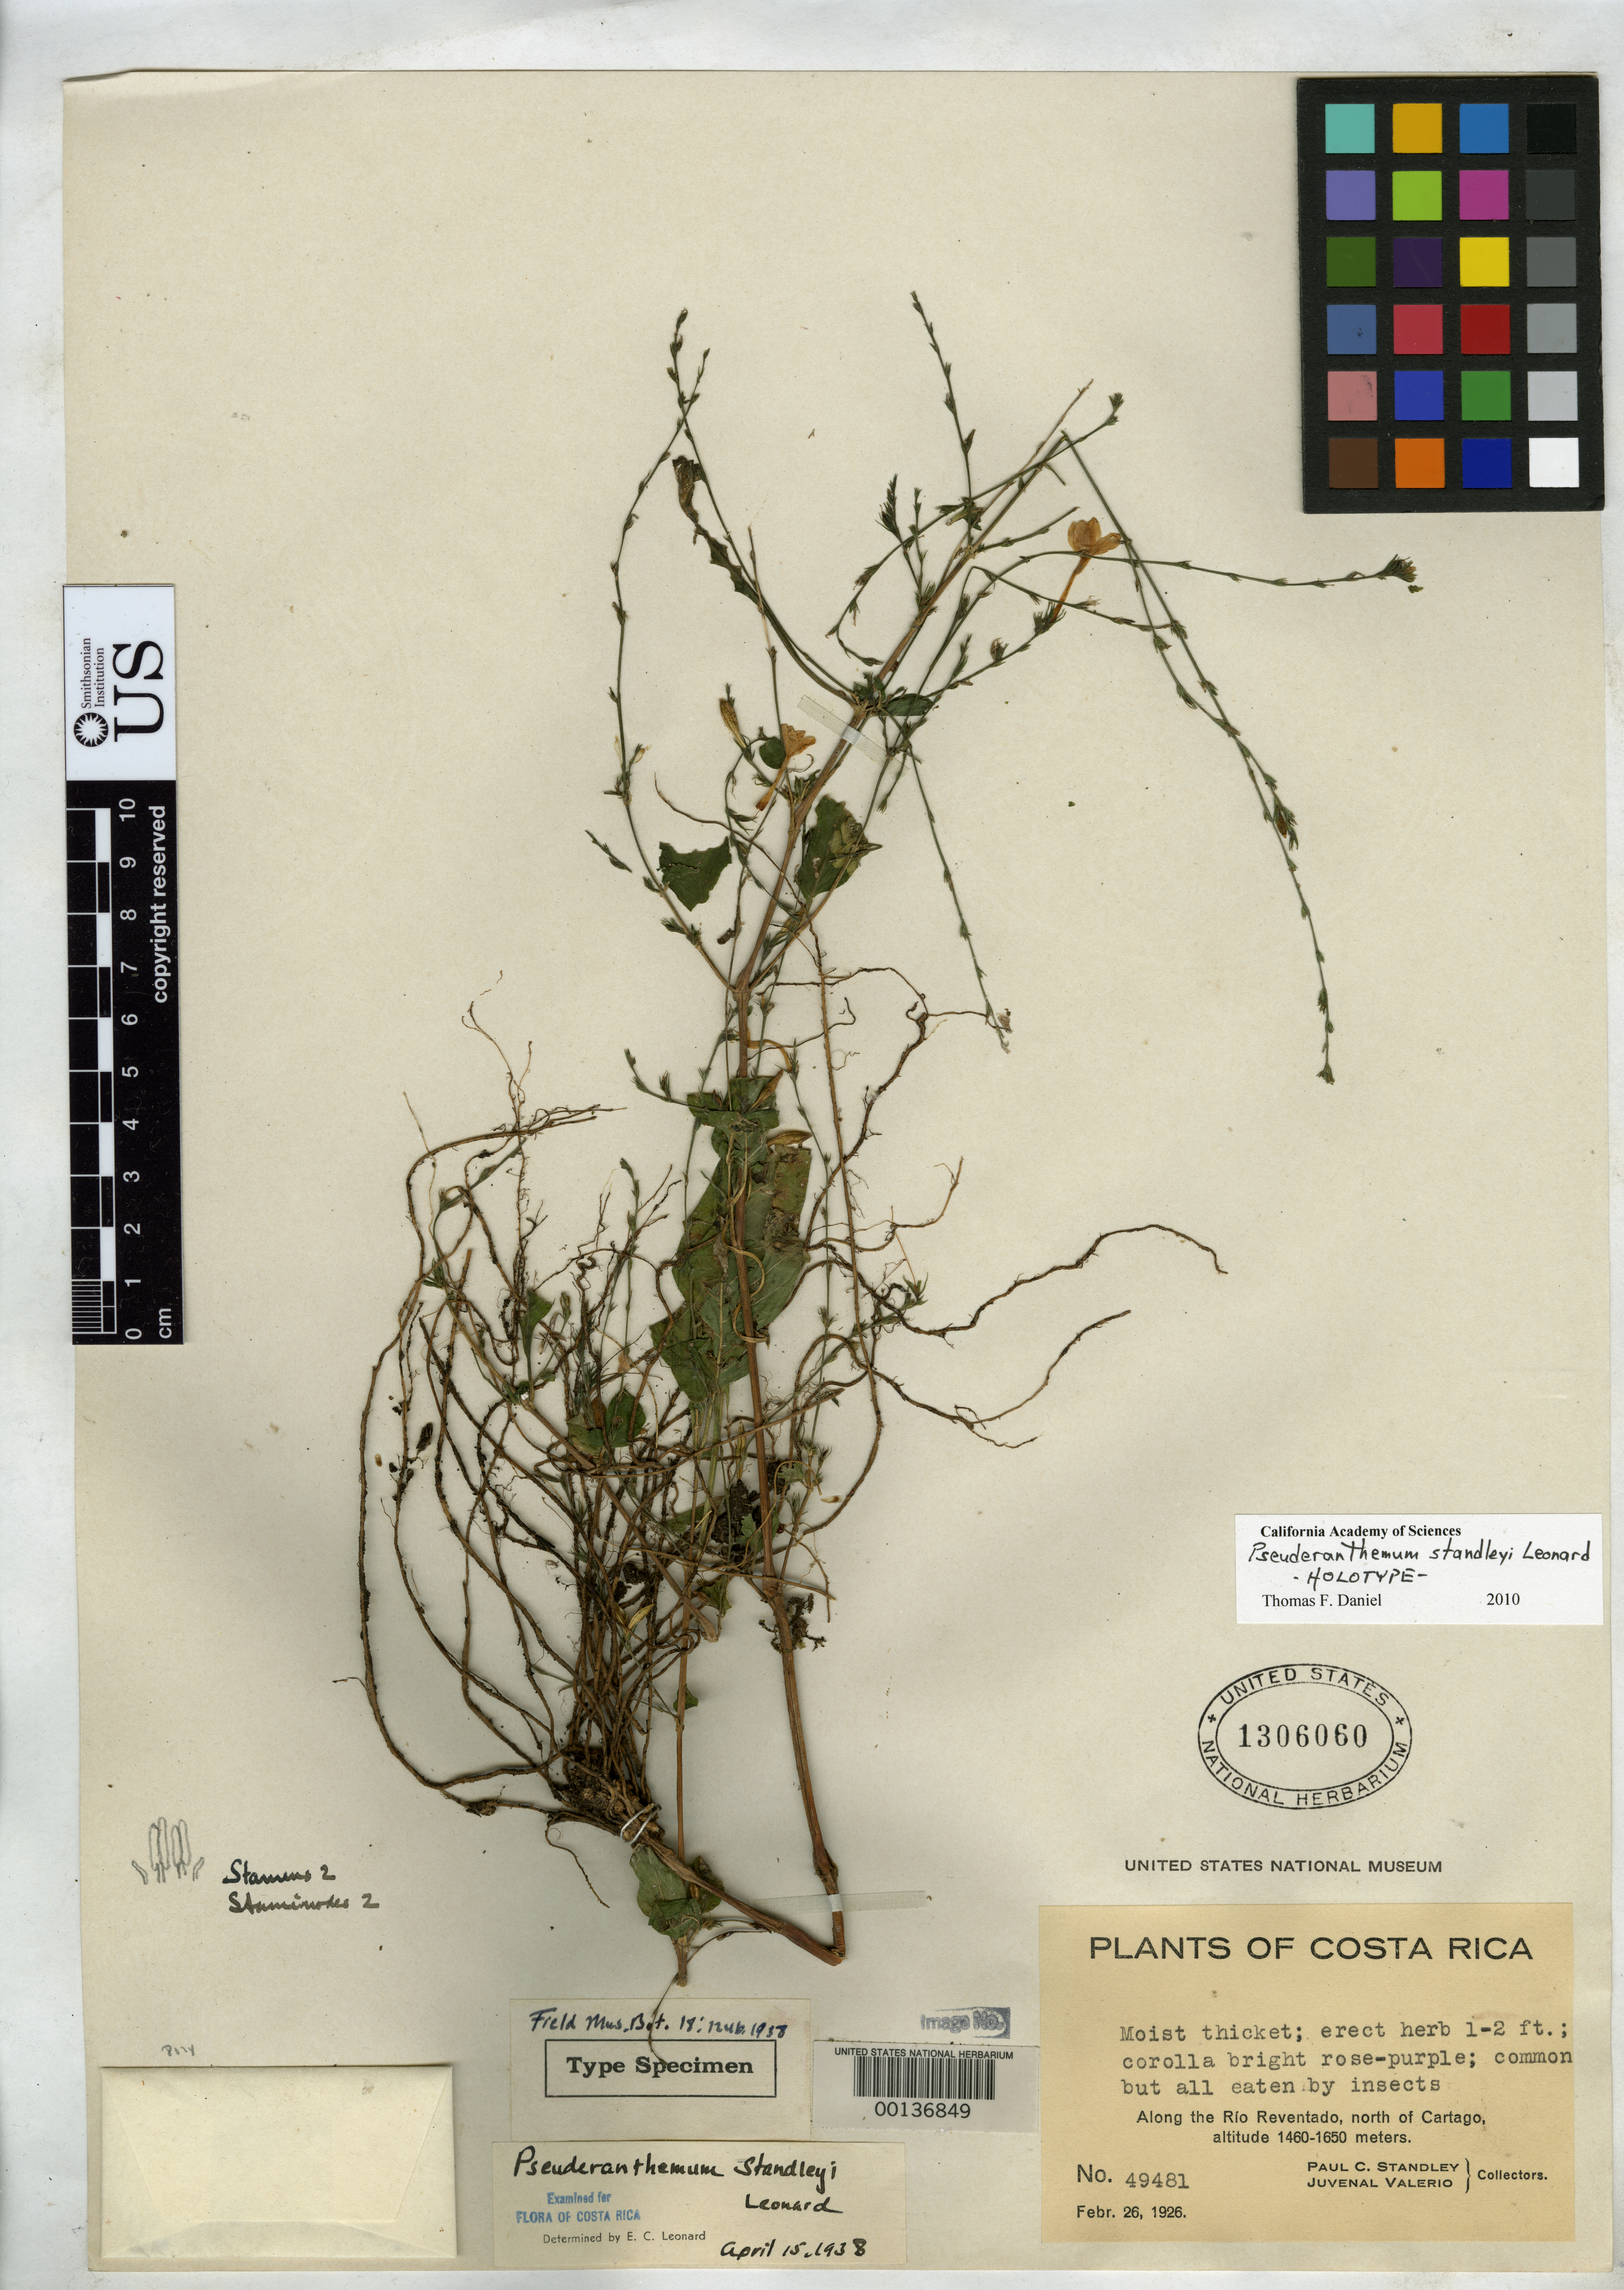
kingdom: Plantae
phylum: Tracheophyta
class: Magnoliopsida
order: Lamiales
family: Acanthaceae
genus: Pseuderanthemum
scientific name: Pseuderanthemum standleyi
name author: Leonard in Standl.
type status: Holotype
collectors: P. C. Standley & J. Valerio R.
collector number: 49481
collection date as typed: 26 Feb 1926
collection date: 1926-02-26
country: Costa Rica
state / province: Cartago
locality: Rio Reventado, N of Cartago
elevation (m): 1460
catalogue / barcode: US 1306060